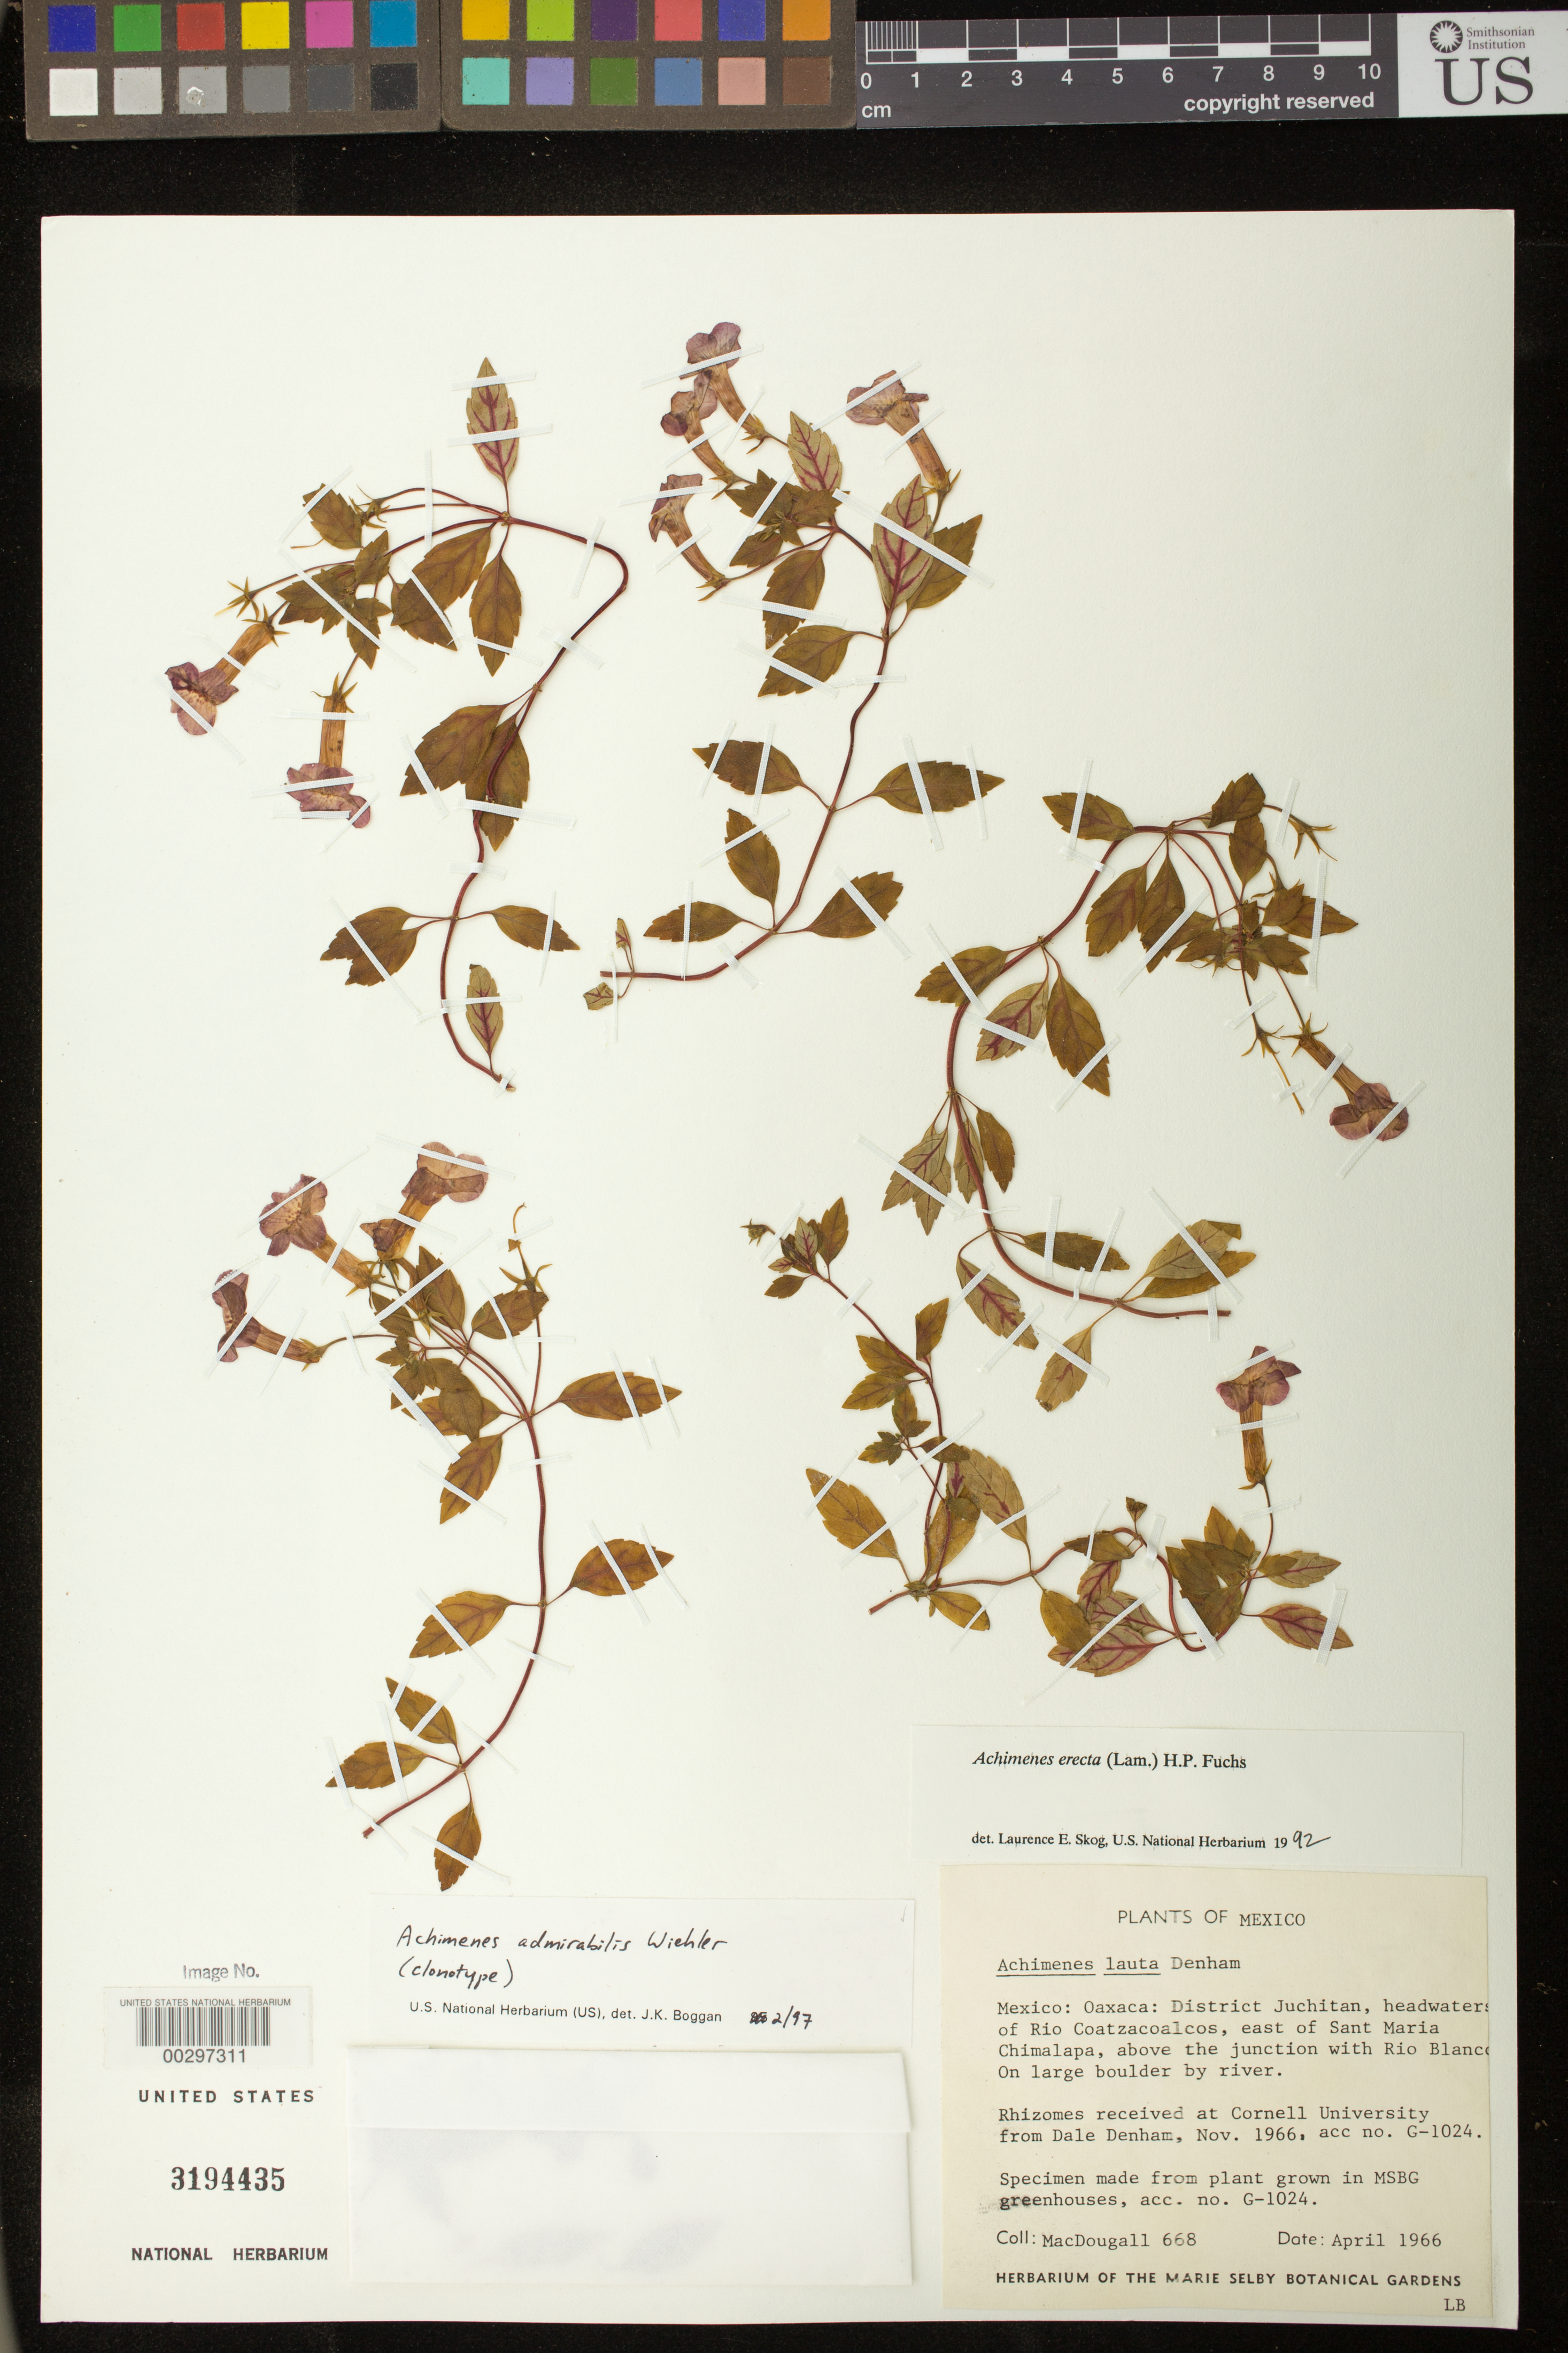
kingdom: Plantae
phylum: Tracheophyta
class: Magnoliopsida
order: Lamiales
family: Gesneriaceae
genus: Achimenes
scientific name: Achimenes admirabilis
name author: Wiehler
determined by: Skog, Laurence E.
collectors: T. Macdougall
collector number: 668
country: Mexico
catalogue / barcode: US 3194435